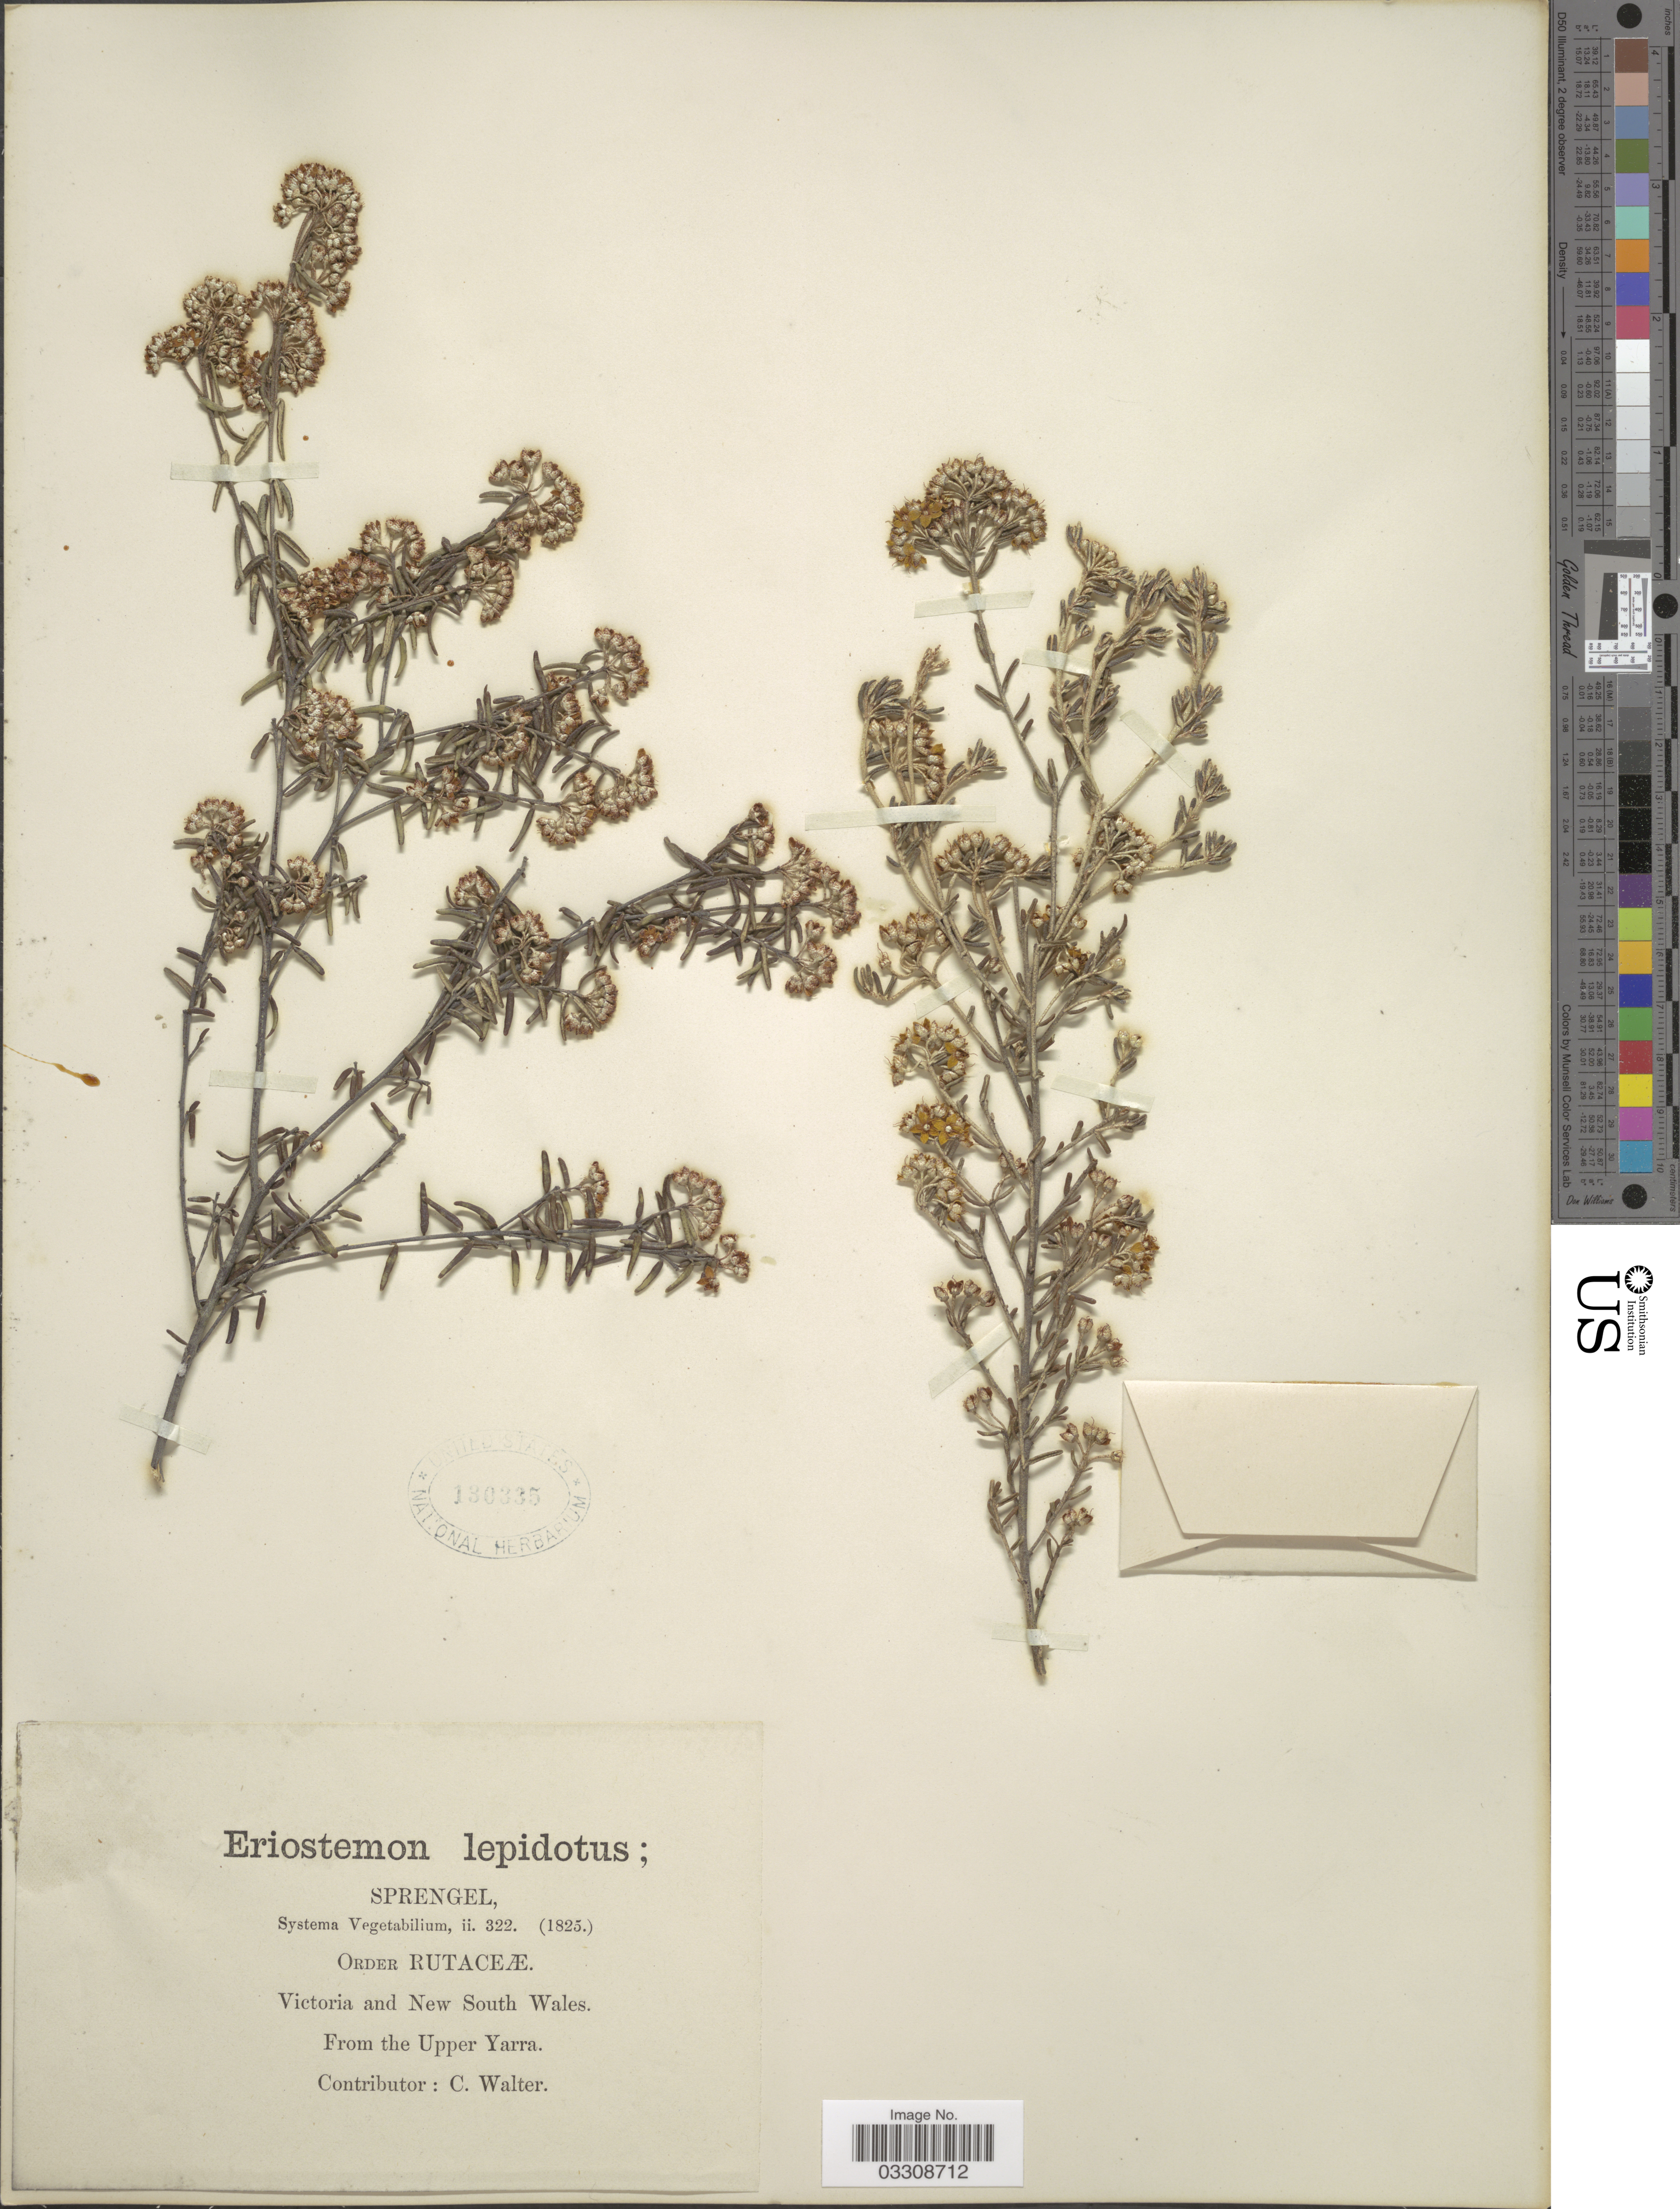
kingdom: Plantae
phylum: Tracheophyta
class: Magnoliopsida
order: Sapindales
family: Rutaceae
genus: Eriostemon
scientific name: Eriostemon lepidotus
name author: Spreng.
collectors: C. Walter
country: Australia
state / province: New South Wales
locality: Victoria, From the Upper Yarra.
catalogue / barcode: US 130335